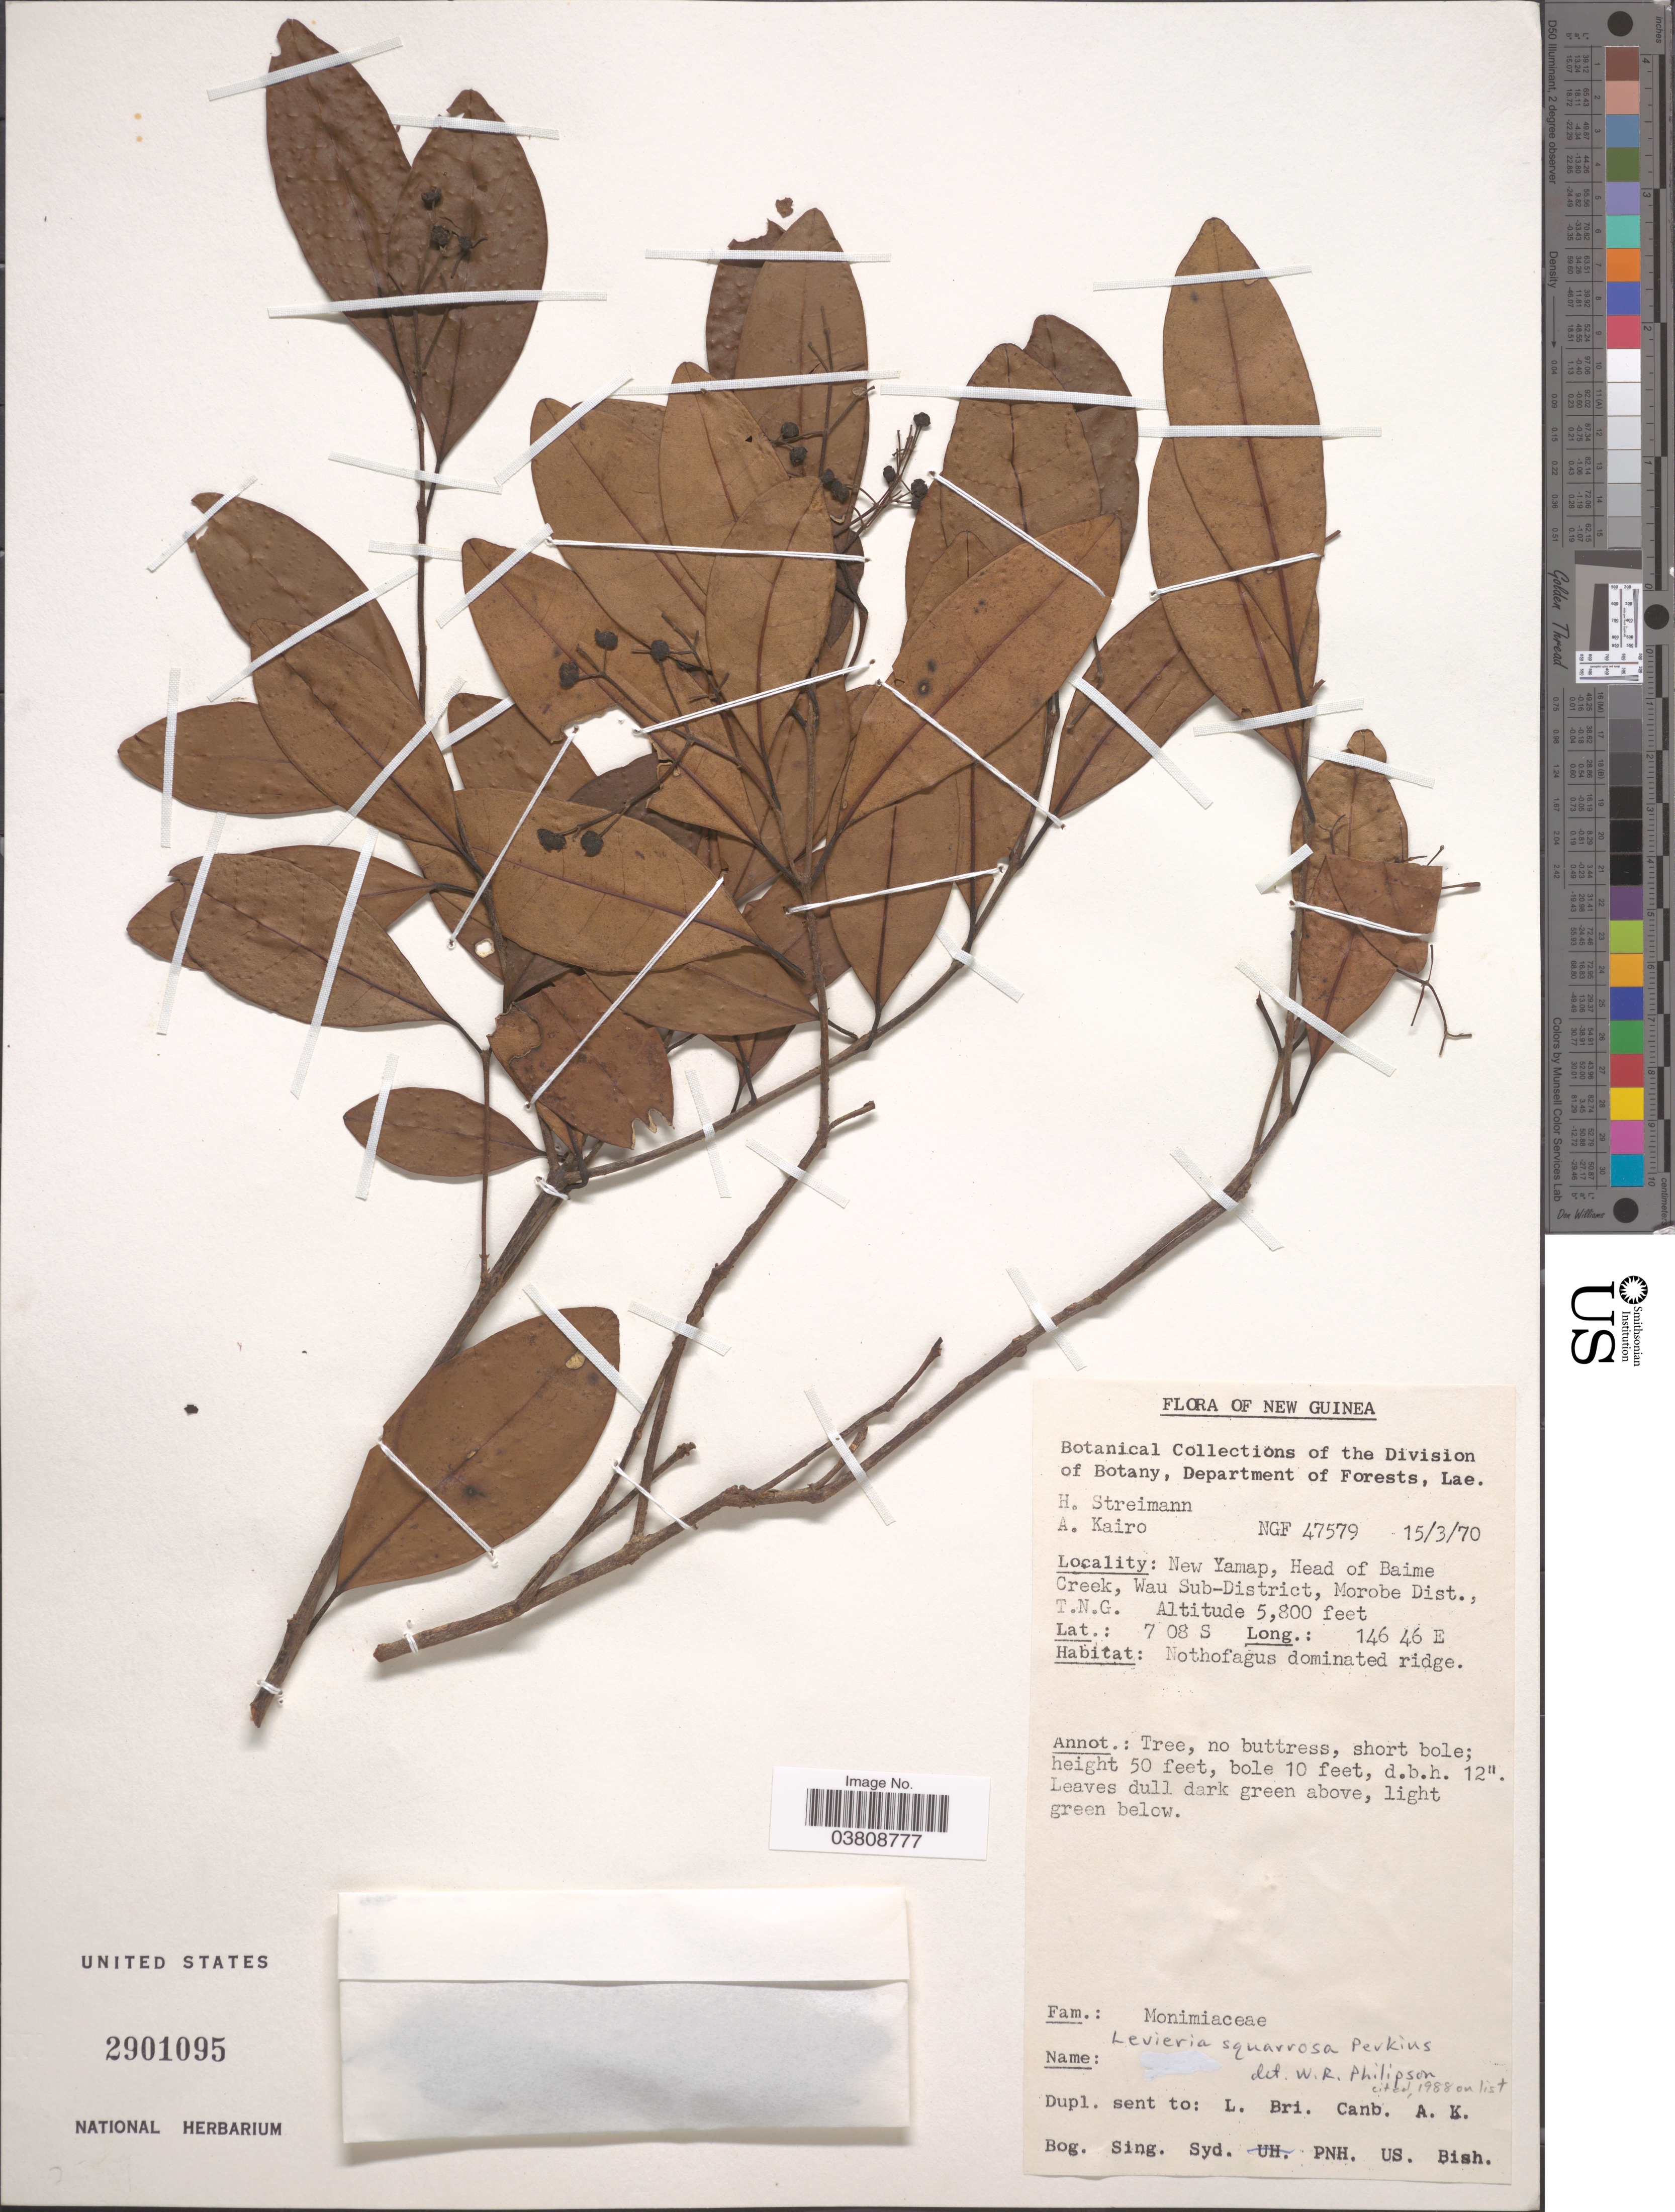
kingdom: Plantae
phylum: Tracheophyta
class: Magnoliopsida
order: Laurales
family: Monimiaceae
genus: Levieria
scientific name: Levieria squarrosa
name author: Perkins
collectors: H. Streimann & A. Kairo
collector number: NGF 47579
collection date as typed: Transcribed d/m/y: 15/3/70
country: Papua New Guinea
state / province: Morobe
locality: New Guinea. New Yamap, Head of Baime Creek, Wau Sub-District, Morobe Dist., T.N.G.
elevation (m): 1768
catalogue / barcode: US 2901095